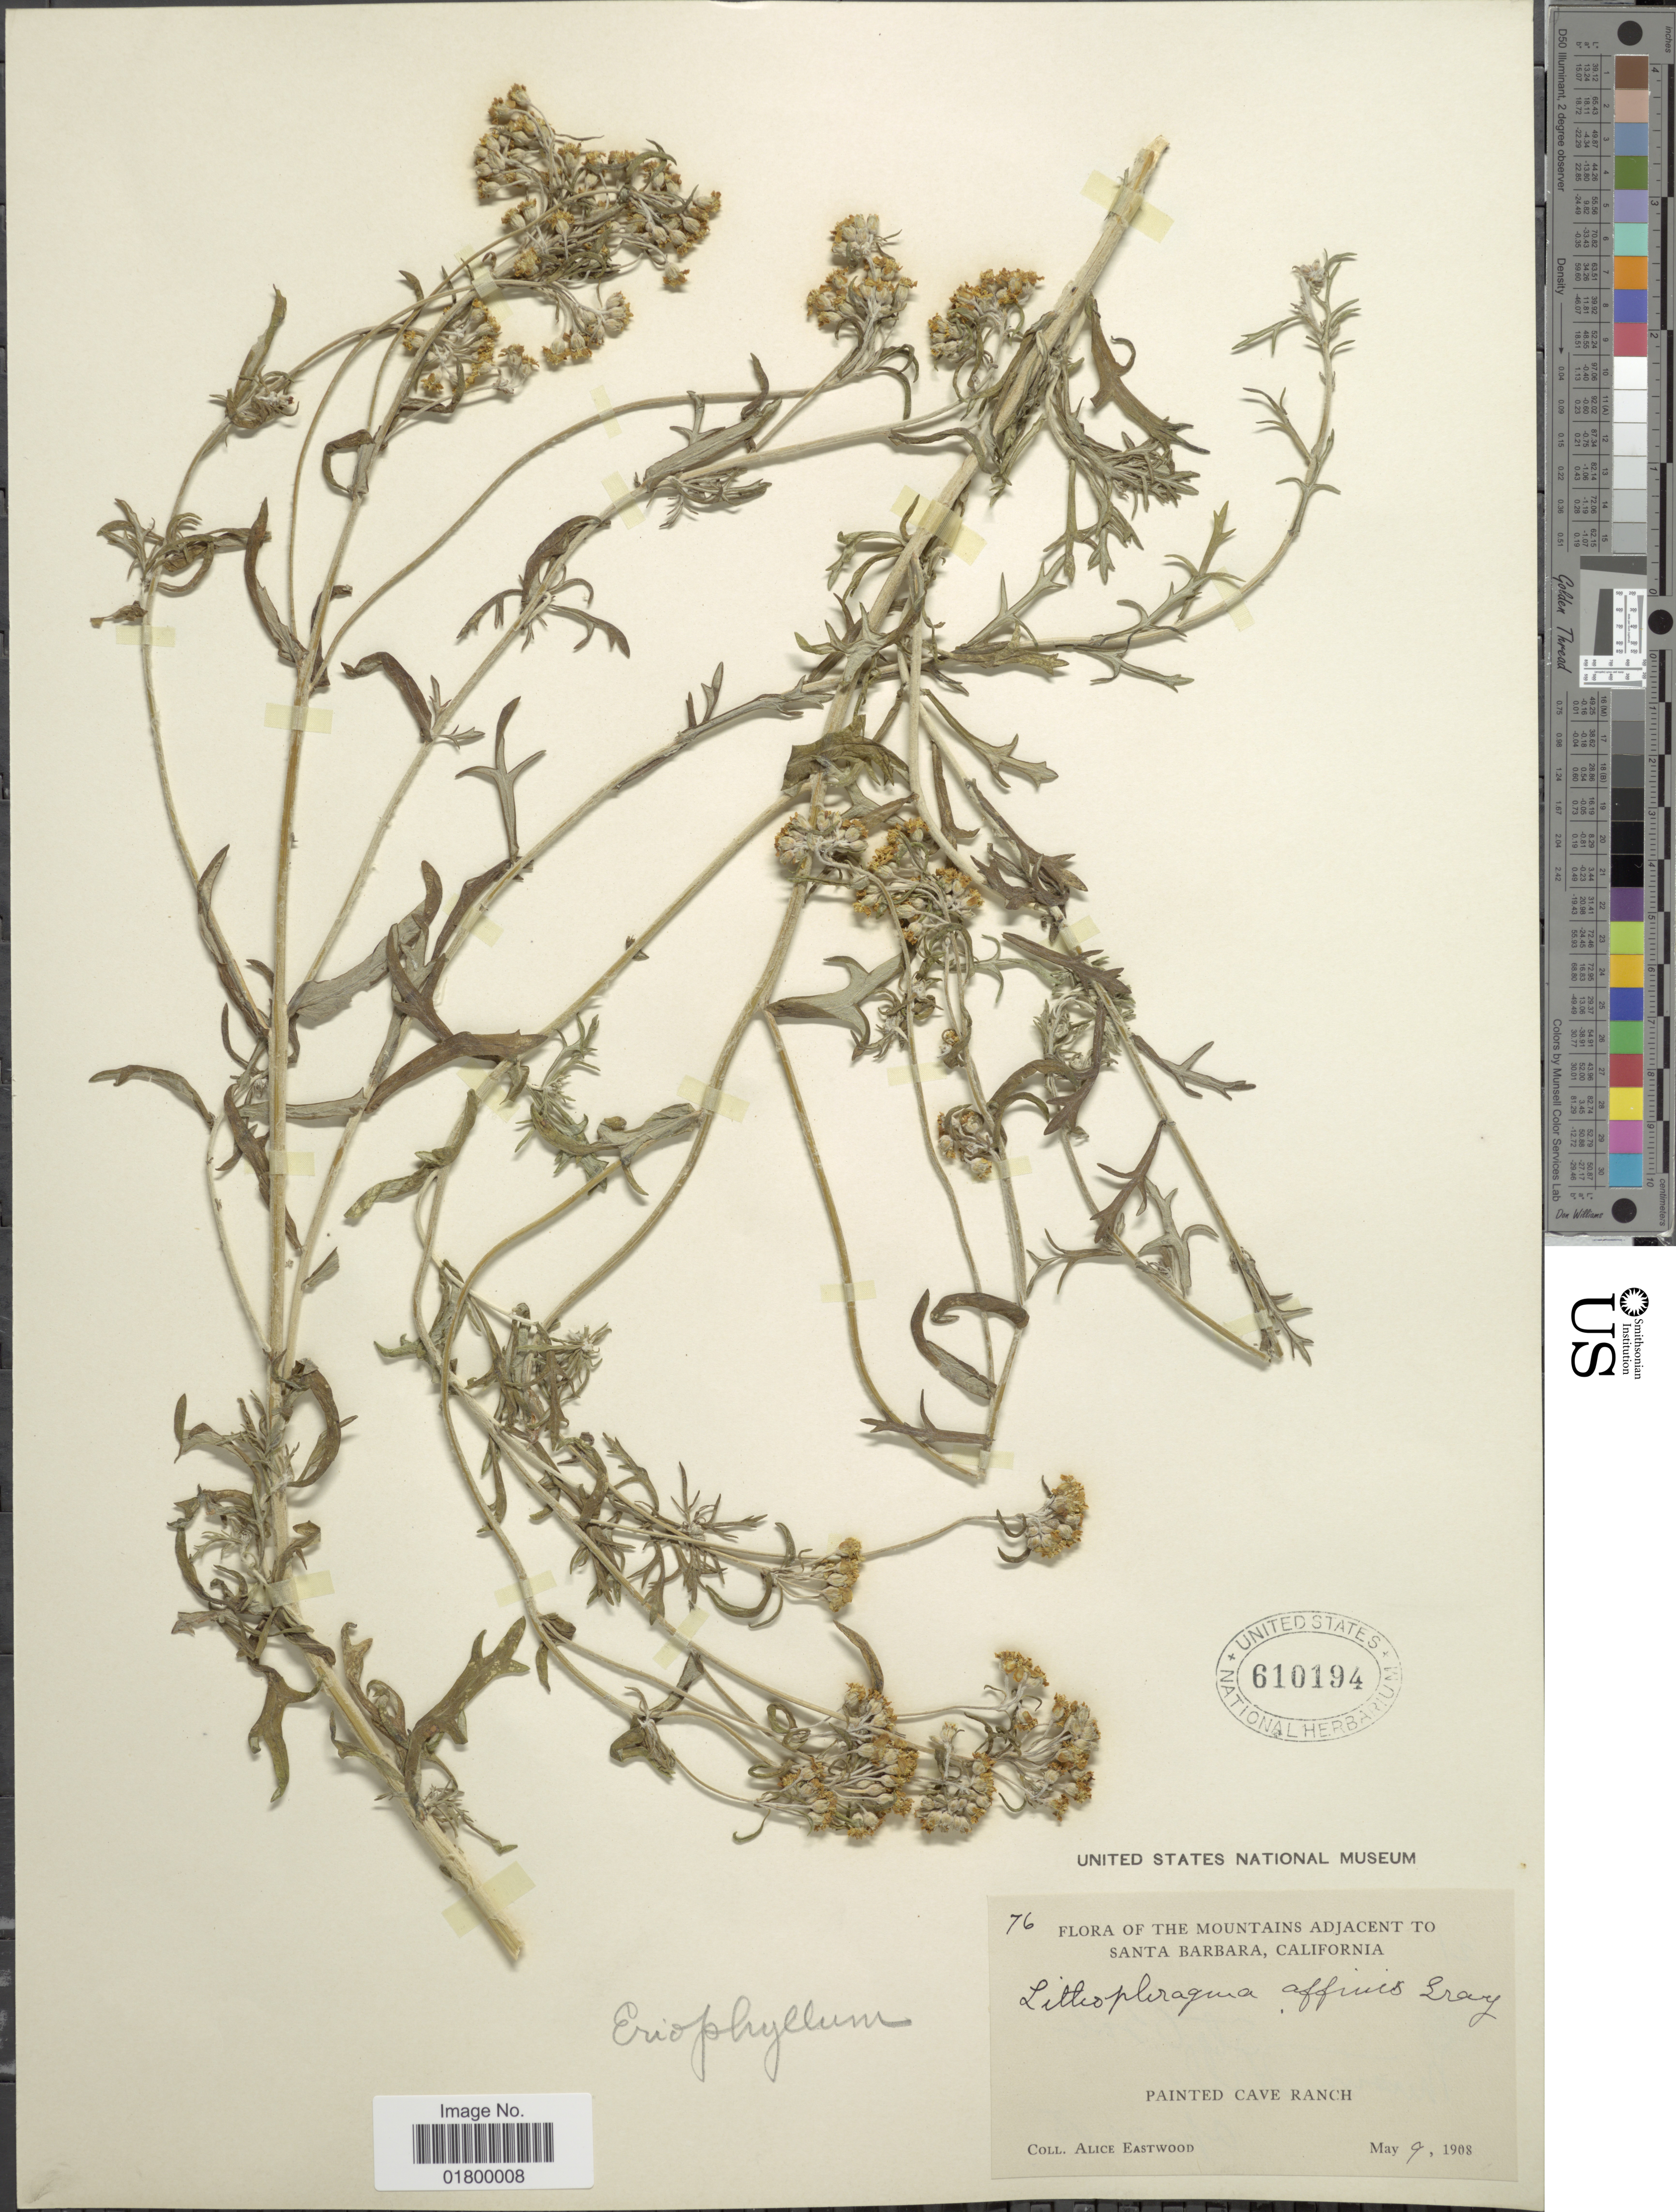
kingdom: Plantae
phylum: Tracheophyta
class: Magnoliopsida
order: Asterales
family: Asteraceae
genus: Eriophyllum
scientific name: Eriophyllum confertiflorum var. laxiflorum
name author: A. Gray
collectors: A. Eastwood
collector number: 76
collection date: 1908-05-09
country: United States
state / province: California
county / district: Santa Barbara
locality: The Mountains Adjacent to Santa Barbara, Califorinia, Painted Cave Ranch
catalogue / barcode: US 610194